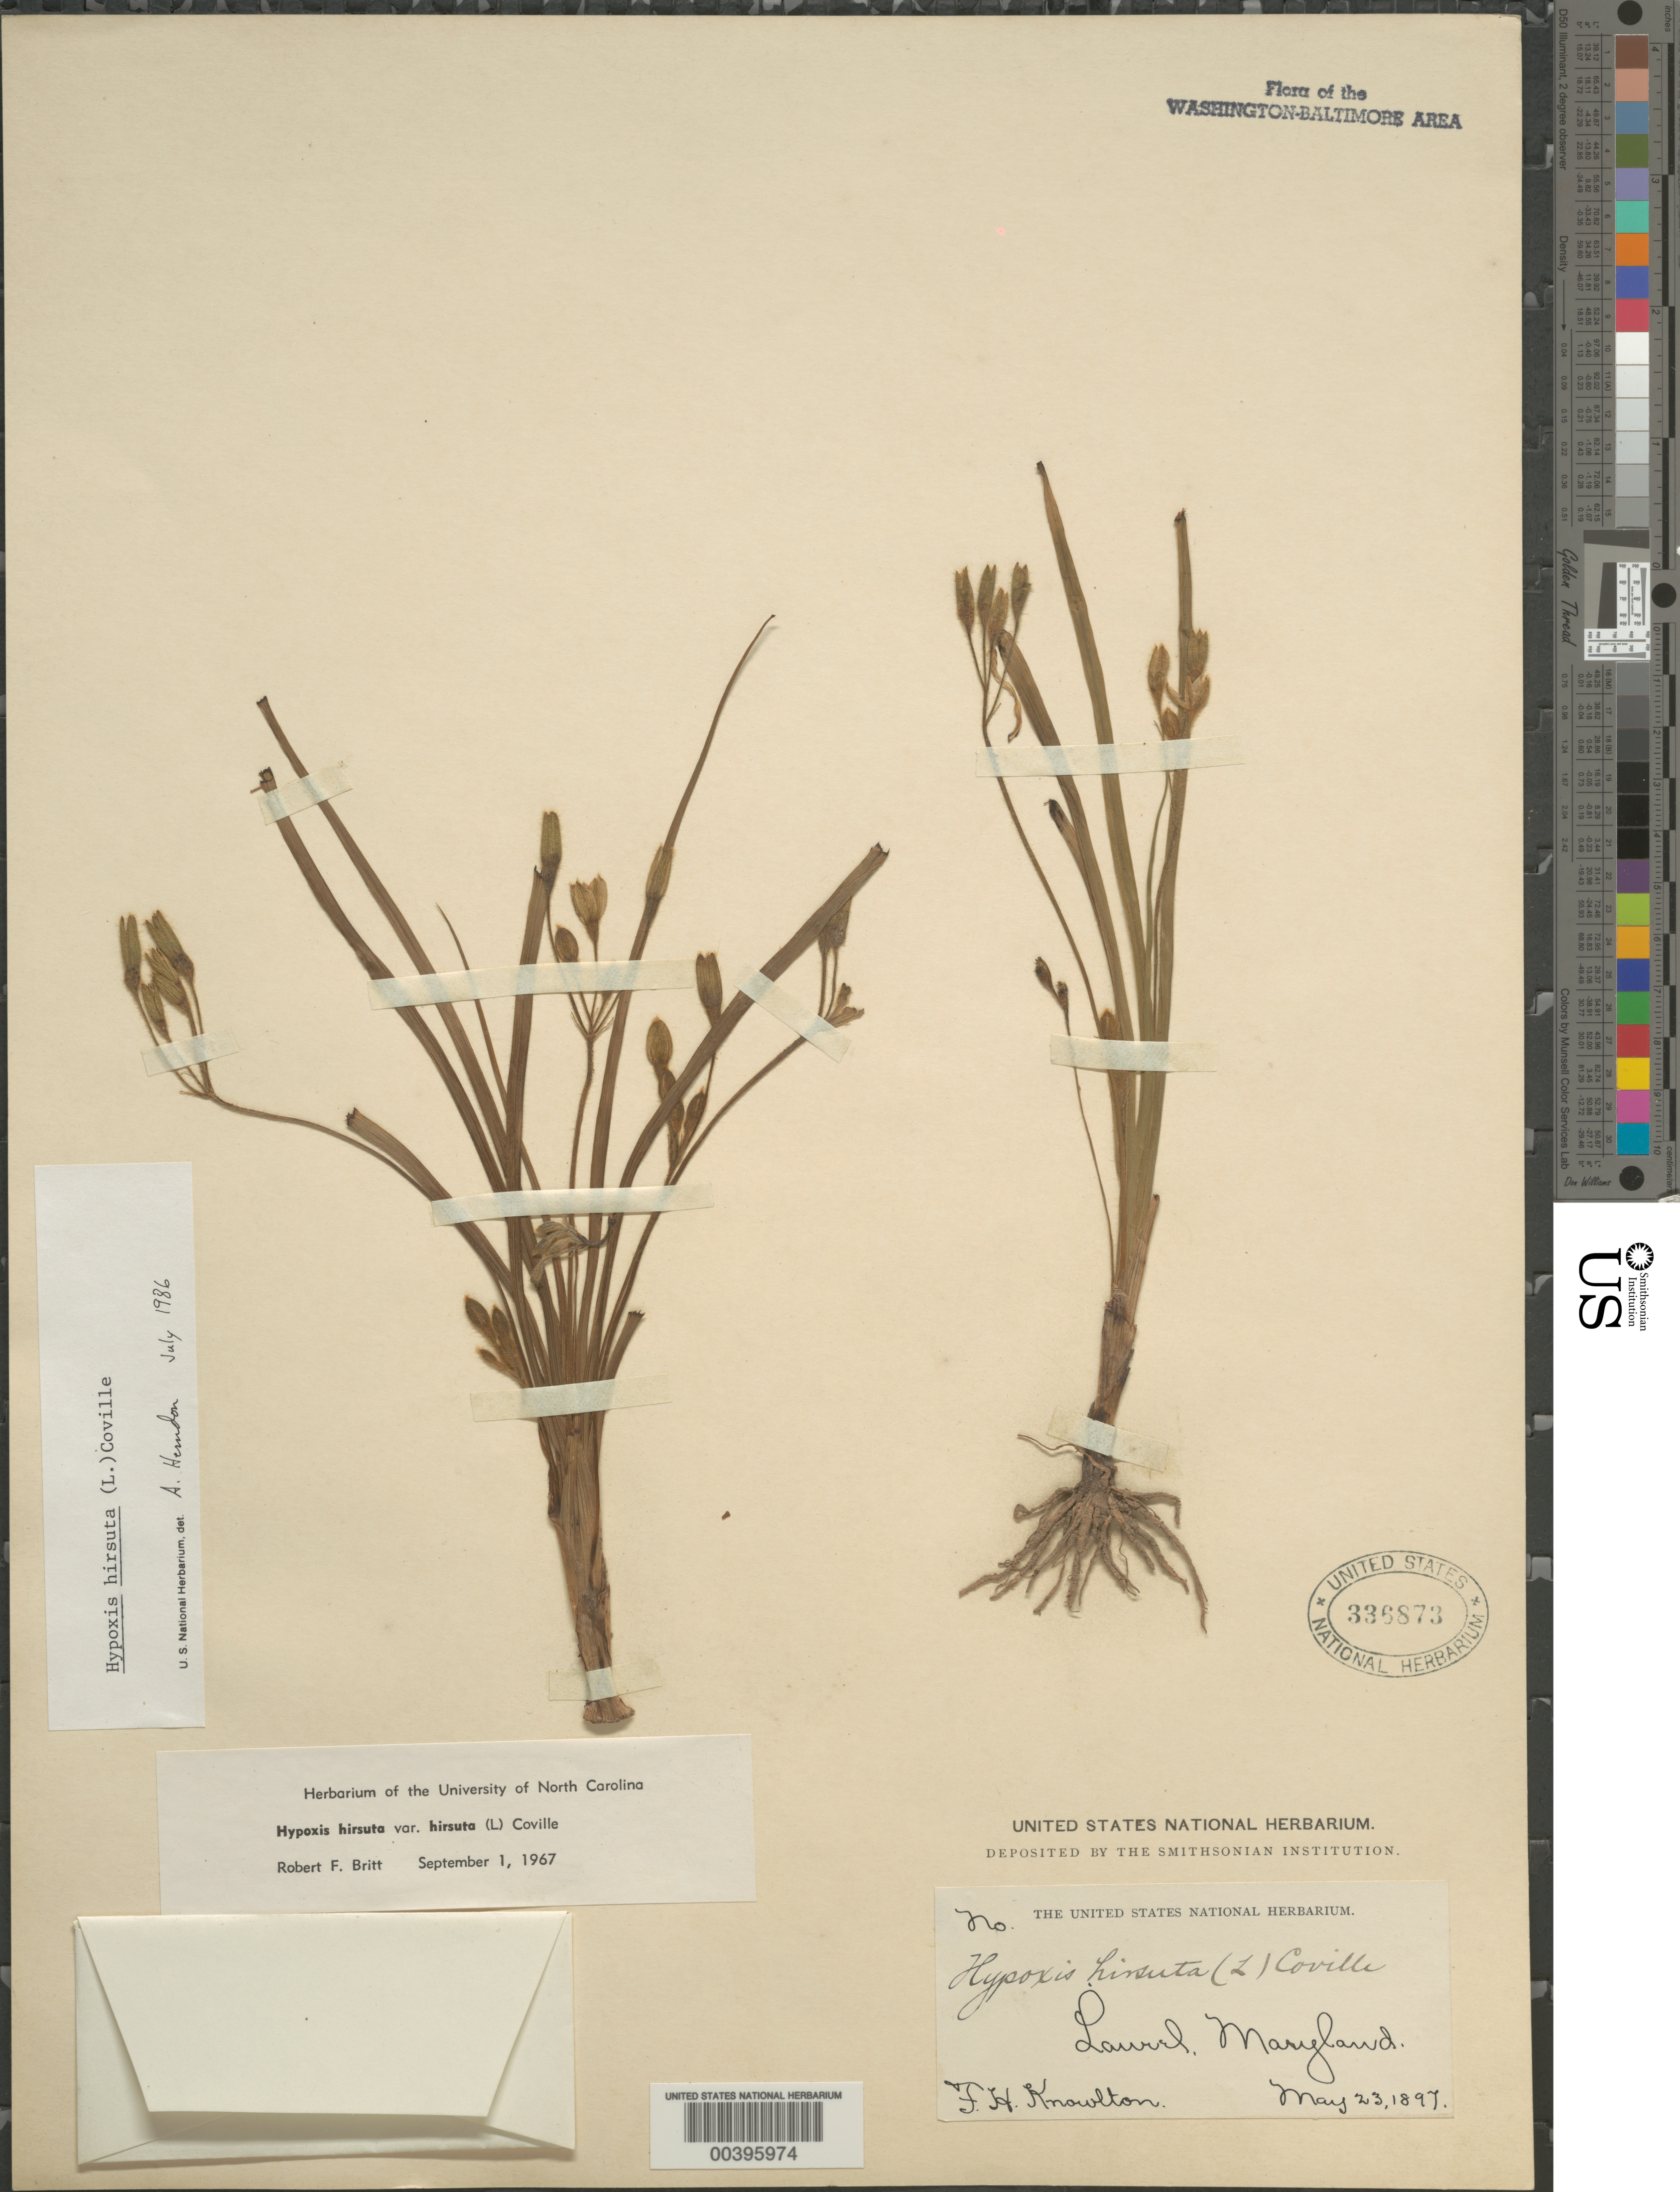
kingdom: Plantae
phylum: Tracheophyta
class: Liliopsida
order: Asparagales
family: Hypoxidaceae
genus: Hypoxis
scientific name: Hypoxis hirsuta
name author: (L.) Coville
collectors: F. H. Knowlton & R. Britt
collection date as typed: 23 May 1897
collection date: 1897-05-23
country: United States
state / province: Maryland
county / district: Prince George's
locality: Laurel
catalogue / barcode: US 336873